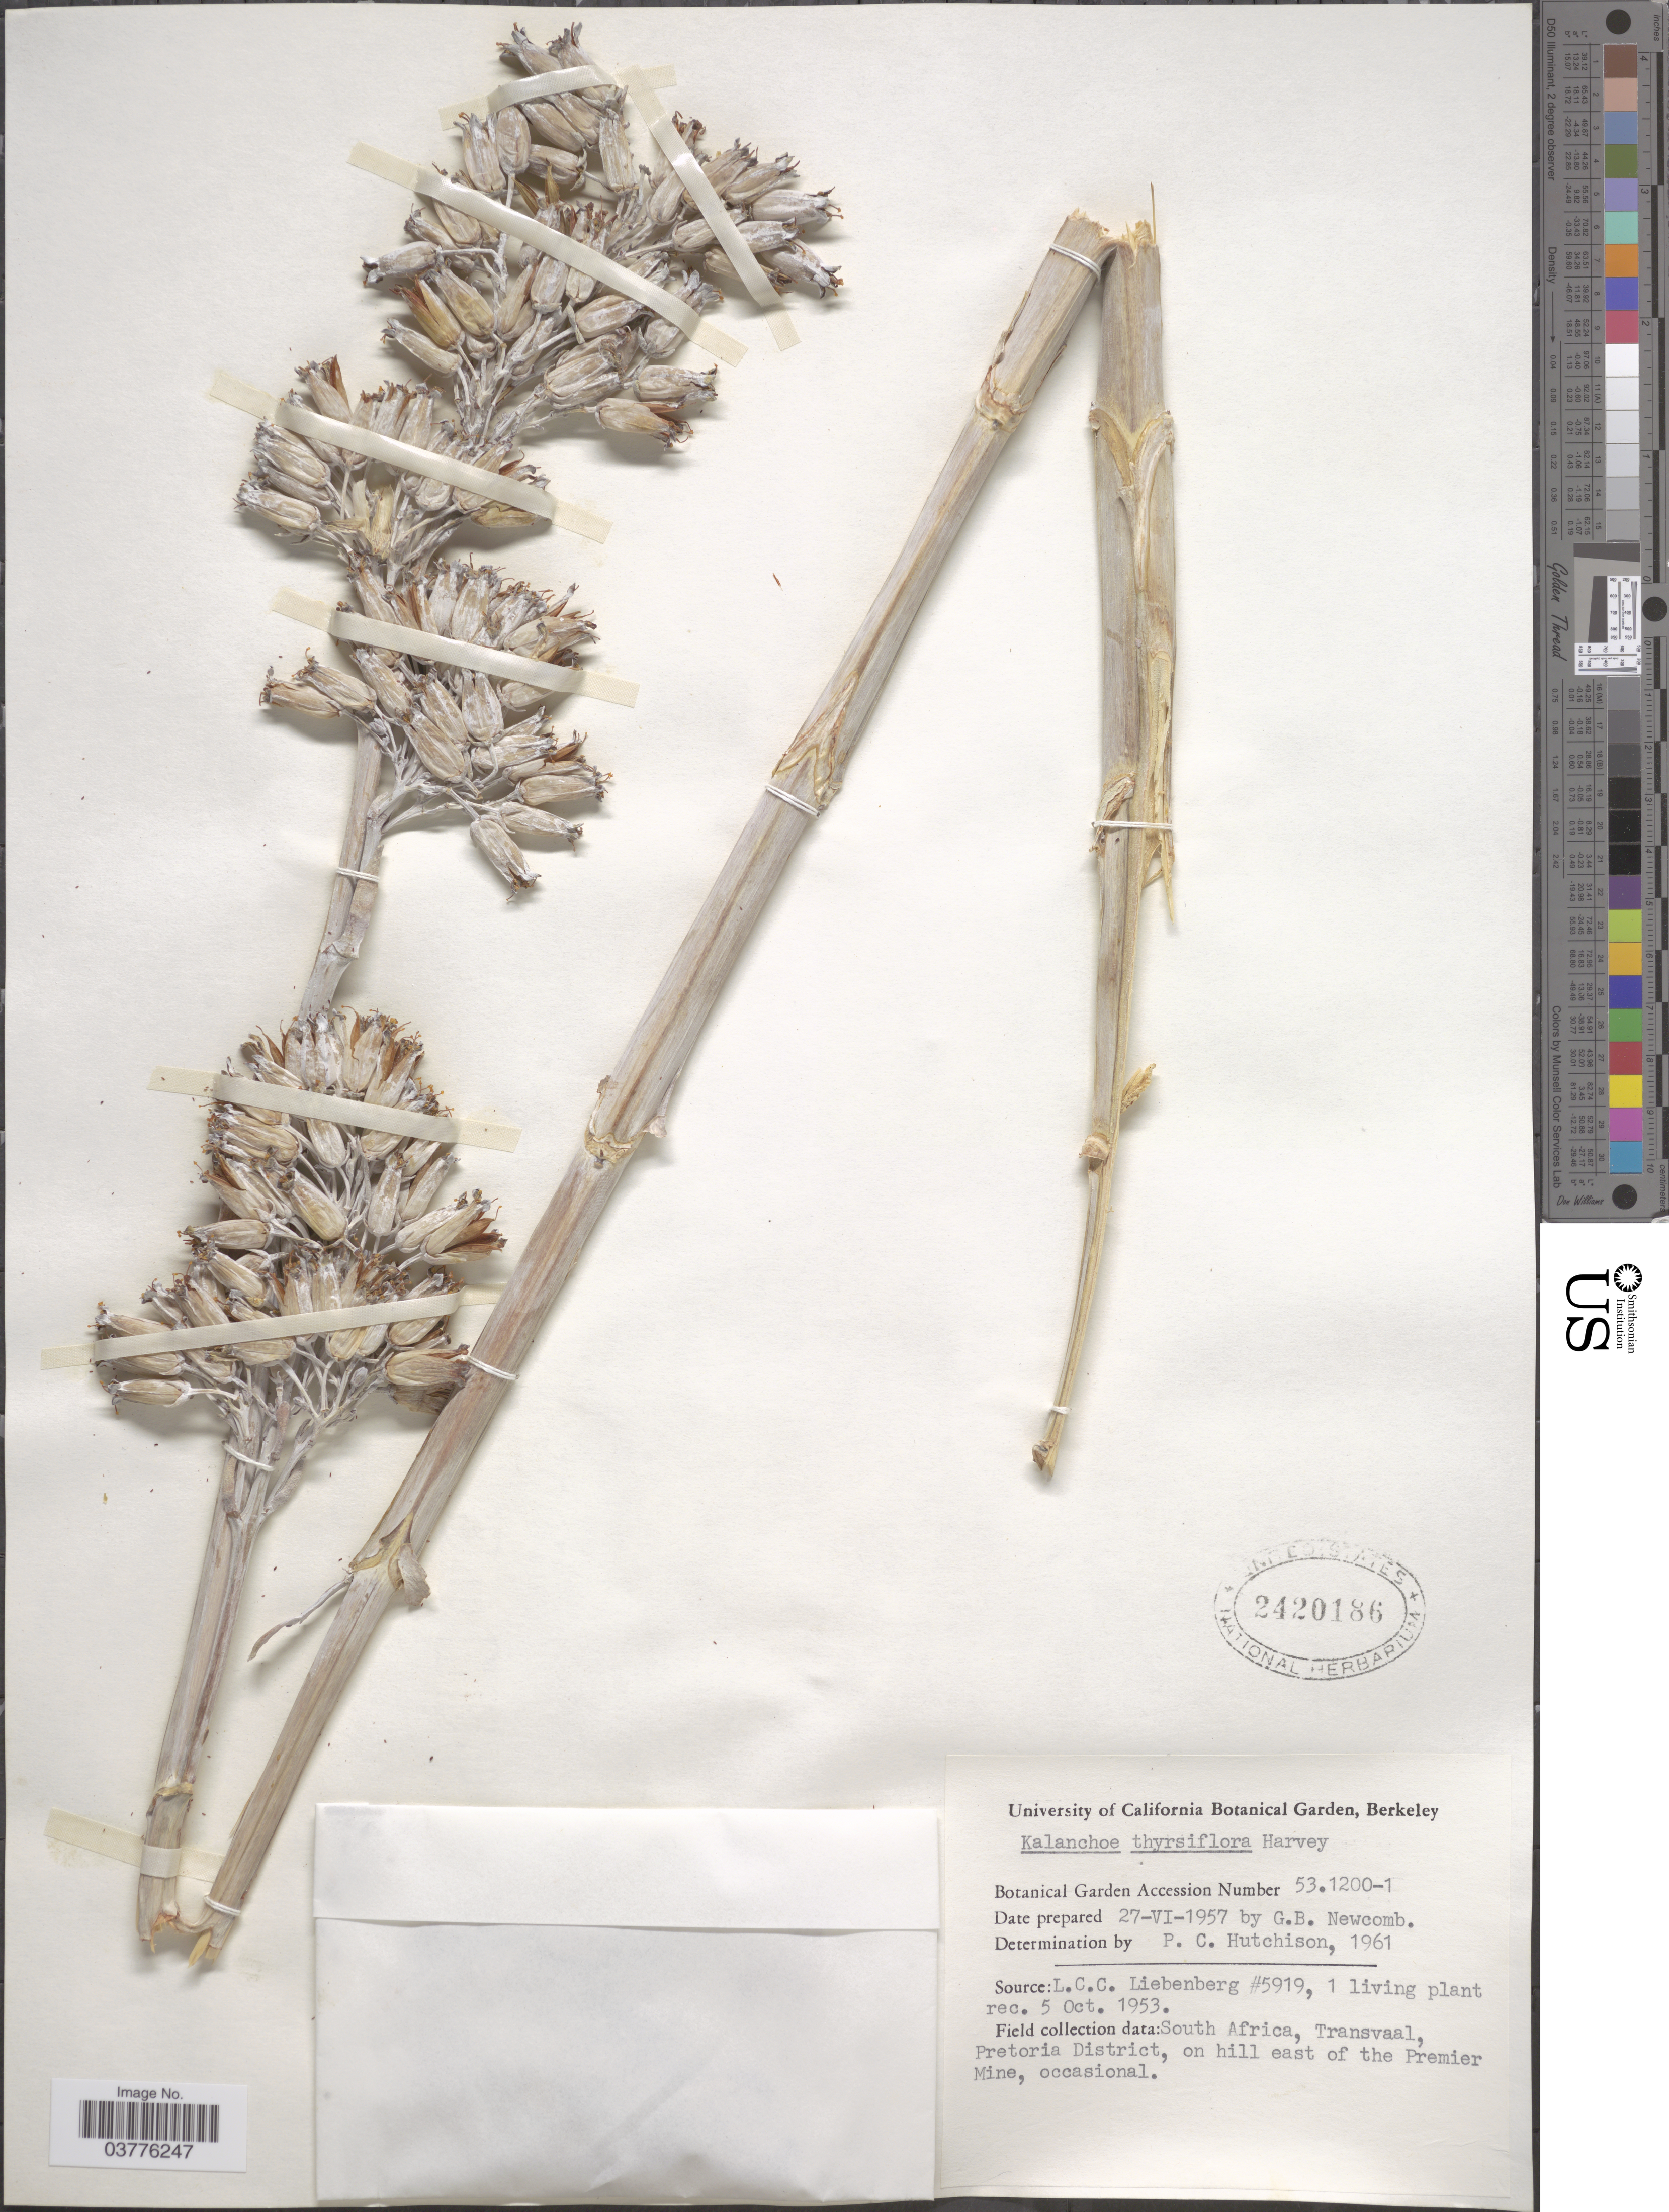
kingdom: Plantae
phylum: Tracheophyta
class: Magnoliopsida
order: Saxifragales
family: Crassulaceae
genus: Kalanchoe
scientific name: Kalanchoe thyrsiflora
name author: Harv.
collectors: G. B. Newcomb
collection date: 1957-06-27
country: United States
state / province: California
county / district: Alameda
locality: University of California Botanical Garden, Berkeley.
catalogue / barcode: US 2420186